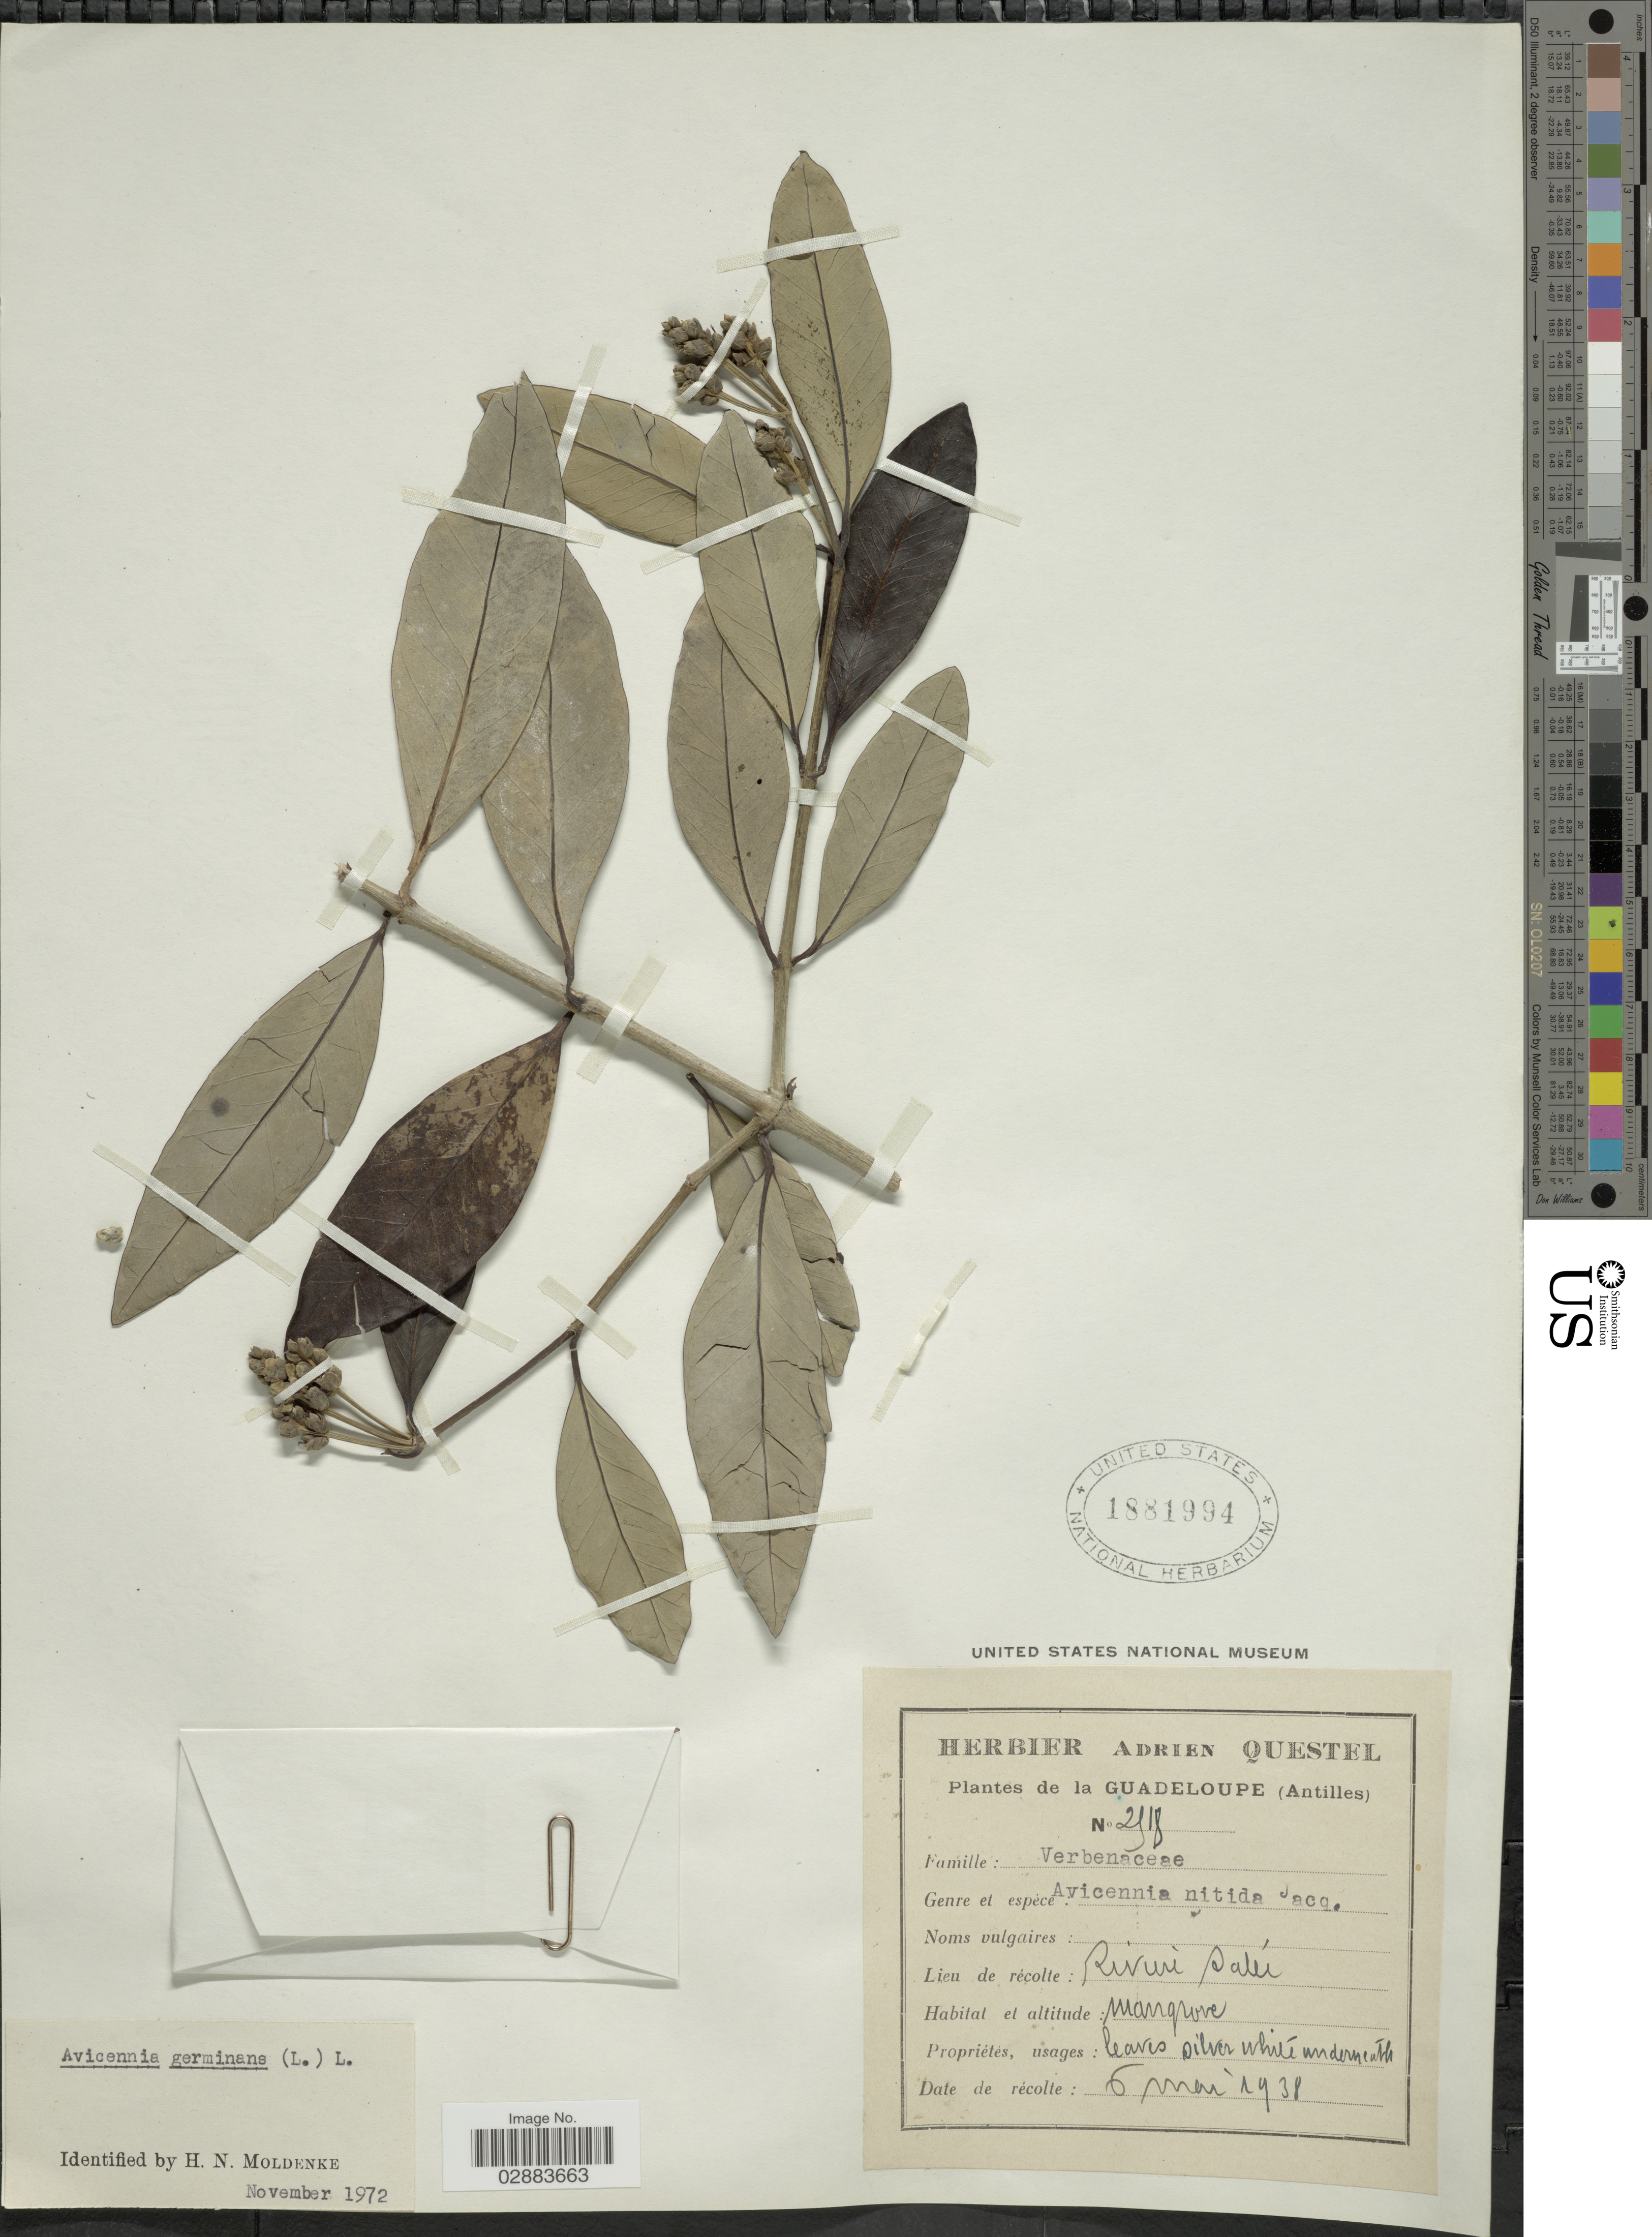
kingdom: Plantae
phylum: Tracheophyta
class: Magnoliopsida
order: Lamiales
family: Acanthaceae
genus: Avicennia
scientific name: Avicennia germinans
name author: (L.) L.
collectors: A. Questel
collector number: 2518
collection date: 1938-05-06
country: Guadeloupe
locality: Antilles. Rivière Salée.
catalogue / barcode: US 1881994